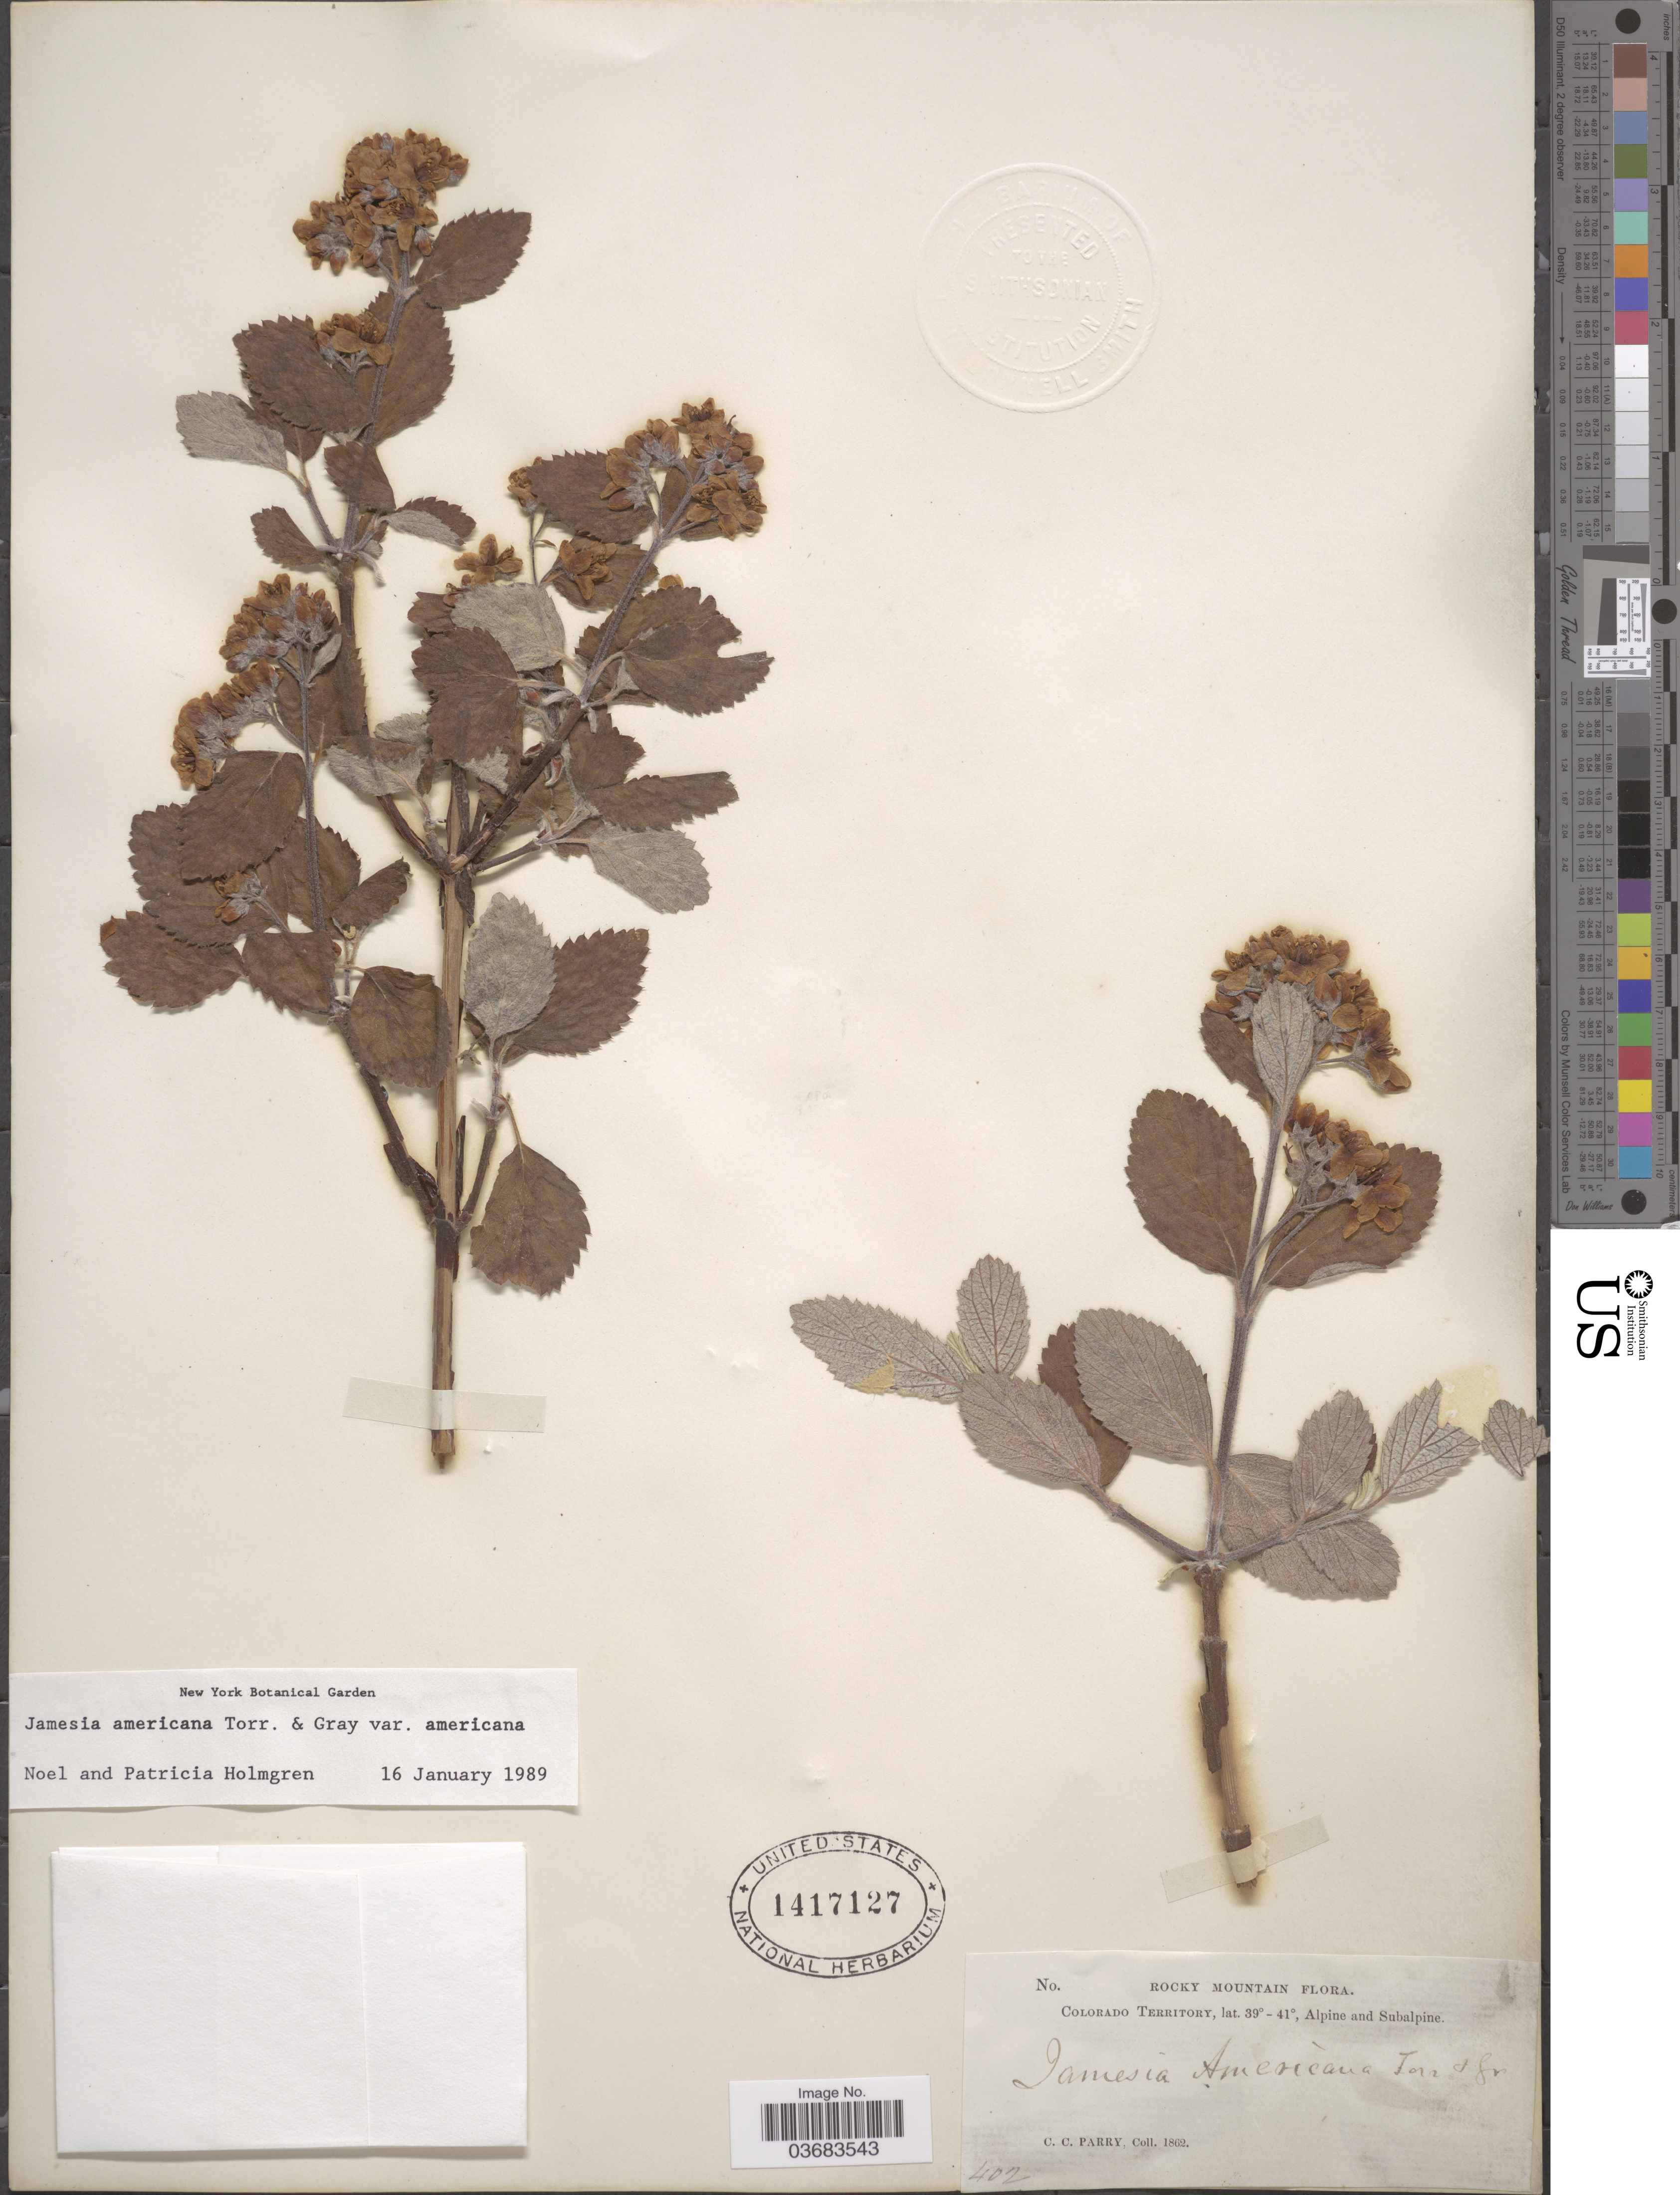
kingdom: Plantae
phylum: Tracheophyta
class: Magnoliopsida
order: Cornales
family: Hydrangeaceae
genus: Edwinia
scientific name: Edwinia americana var. americana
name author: (Torr. & A. Gray) A. Heller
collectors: C. C. Parry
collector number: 402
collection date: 1862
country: United States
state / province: Colorado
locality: Rocky Mountain.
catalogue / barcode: US 1417127